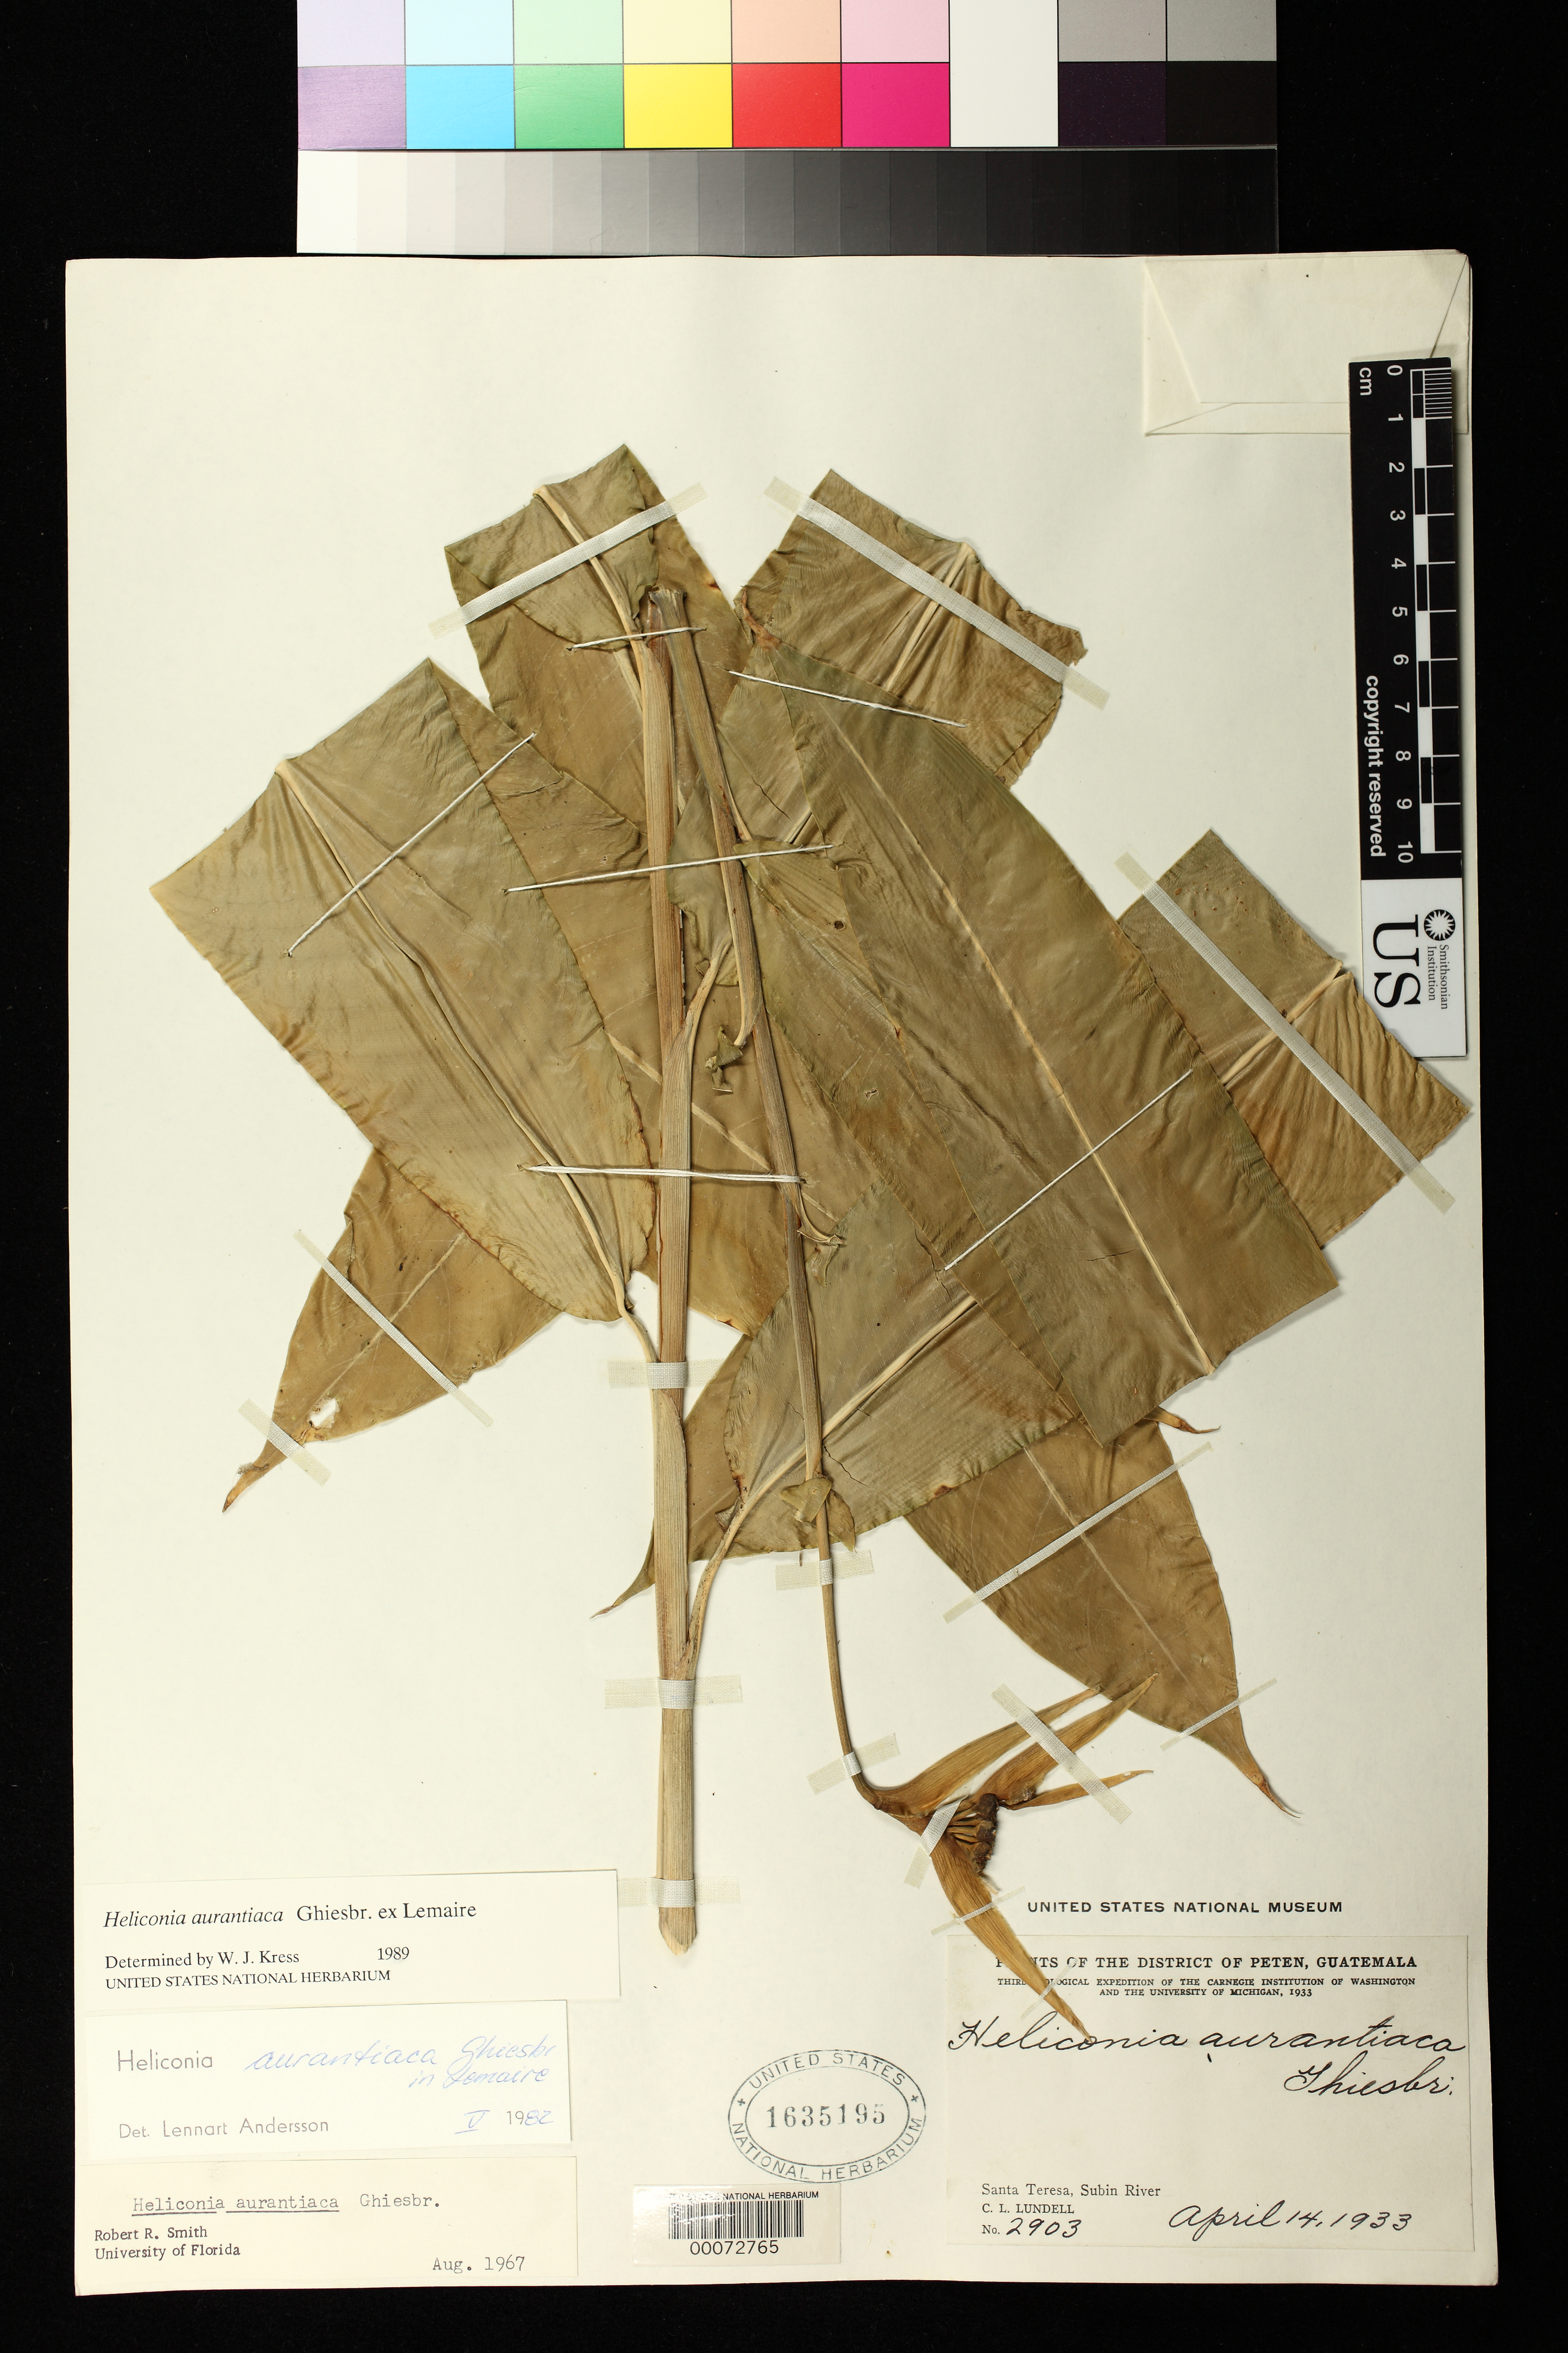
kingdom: Plantae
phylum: Tracheophyta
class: Liliopsida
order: Zingiberales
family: Heliconiaceae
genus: Heliconia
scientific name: Heliconia aurantiaca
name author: Ghiesbr. ex Lem.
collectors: C. L. Lundell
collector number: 2903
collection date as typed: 14 Apr 1933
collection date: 1933-04-14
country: Guatemala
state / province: El Petén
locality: Santa Teresa, Subin River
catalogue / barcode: US 1635195